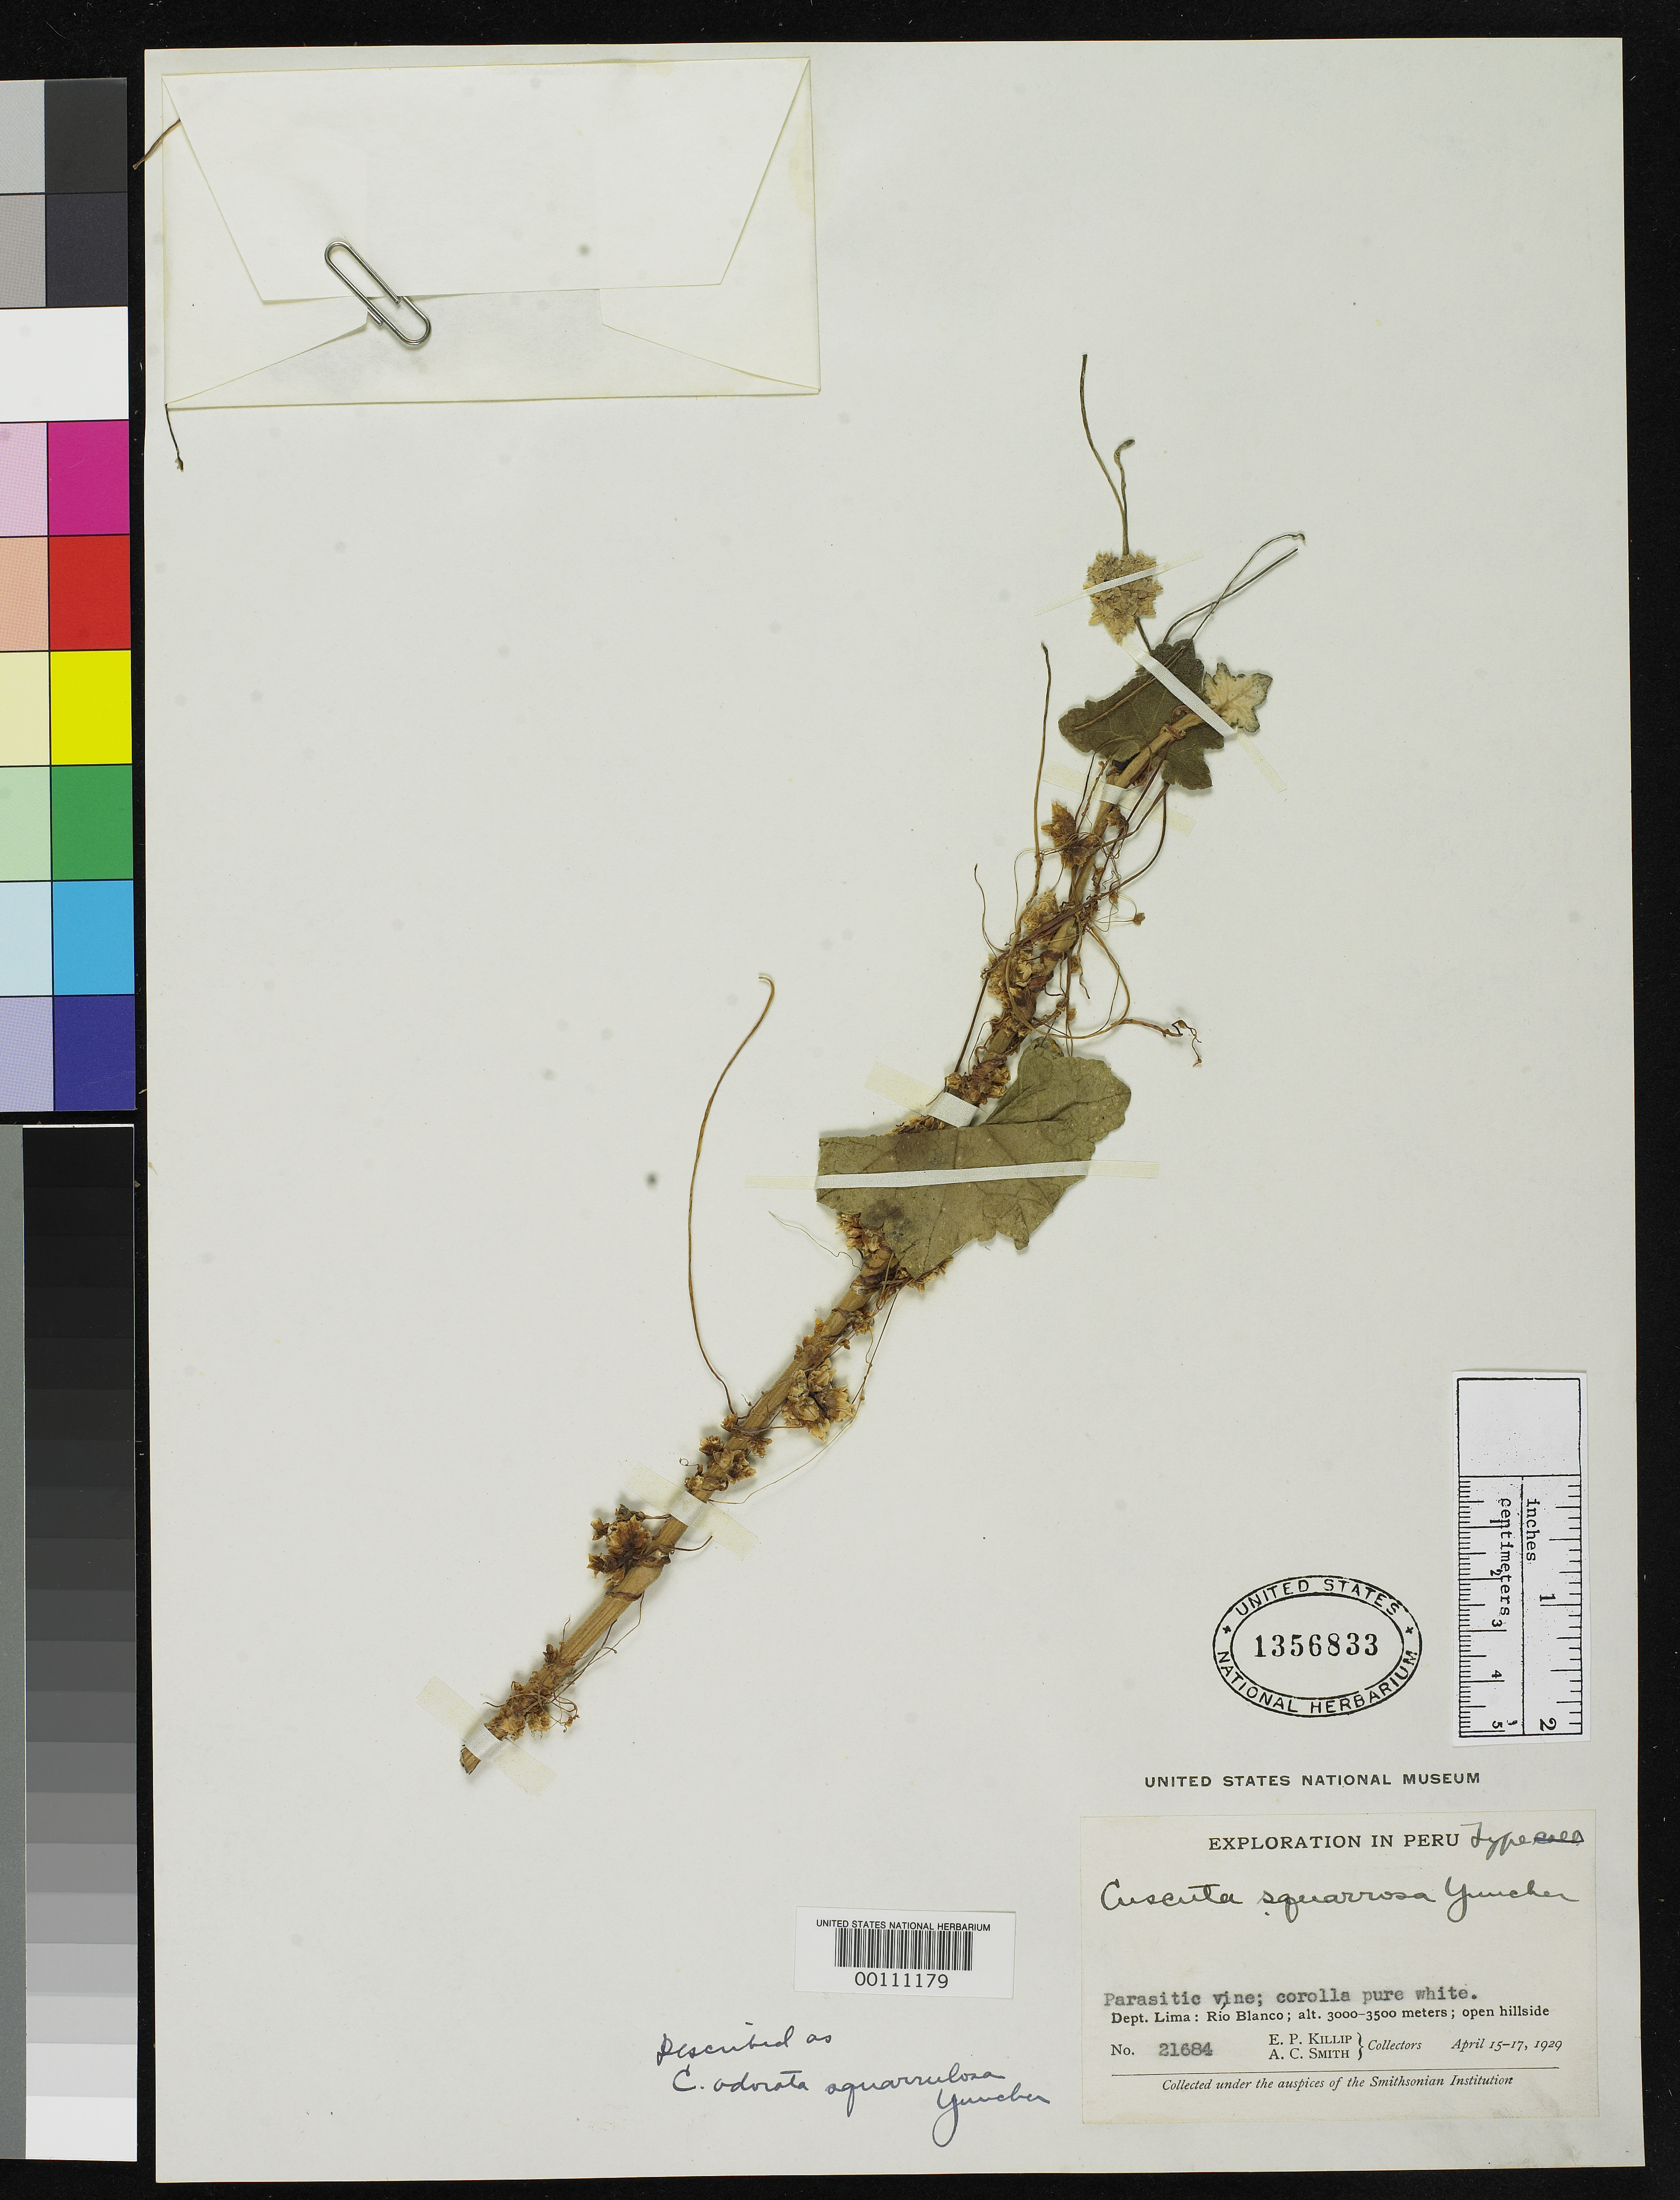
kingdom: Plantae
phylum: Tracheophyta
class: Magnoliopsida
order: Solanales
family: Convolvulaceae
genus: Cuscuta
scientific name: Cuscuta odorata var. squarrulosa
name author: Yunck.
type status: Holotype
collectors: E. P. Killip & A. C. Smith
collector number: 21684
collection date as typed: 15 Apr 1929 to 17 Apr 1929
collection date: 1929-04-15/1929-04-17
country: Peru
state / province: Lima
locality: Rio Blanco.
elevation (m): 3000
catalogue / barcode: US 1356833